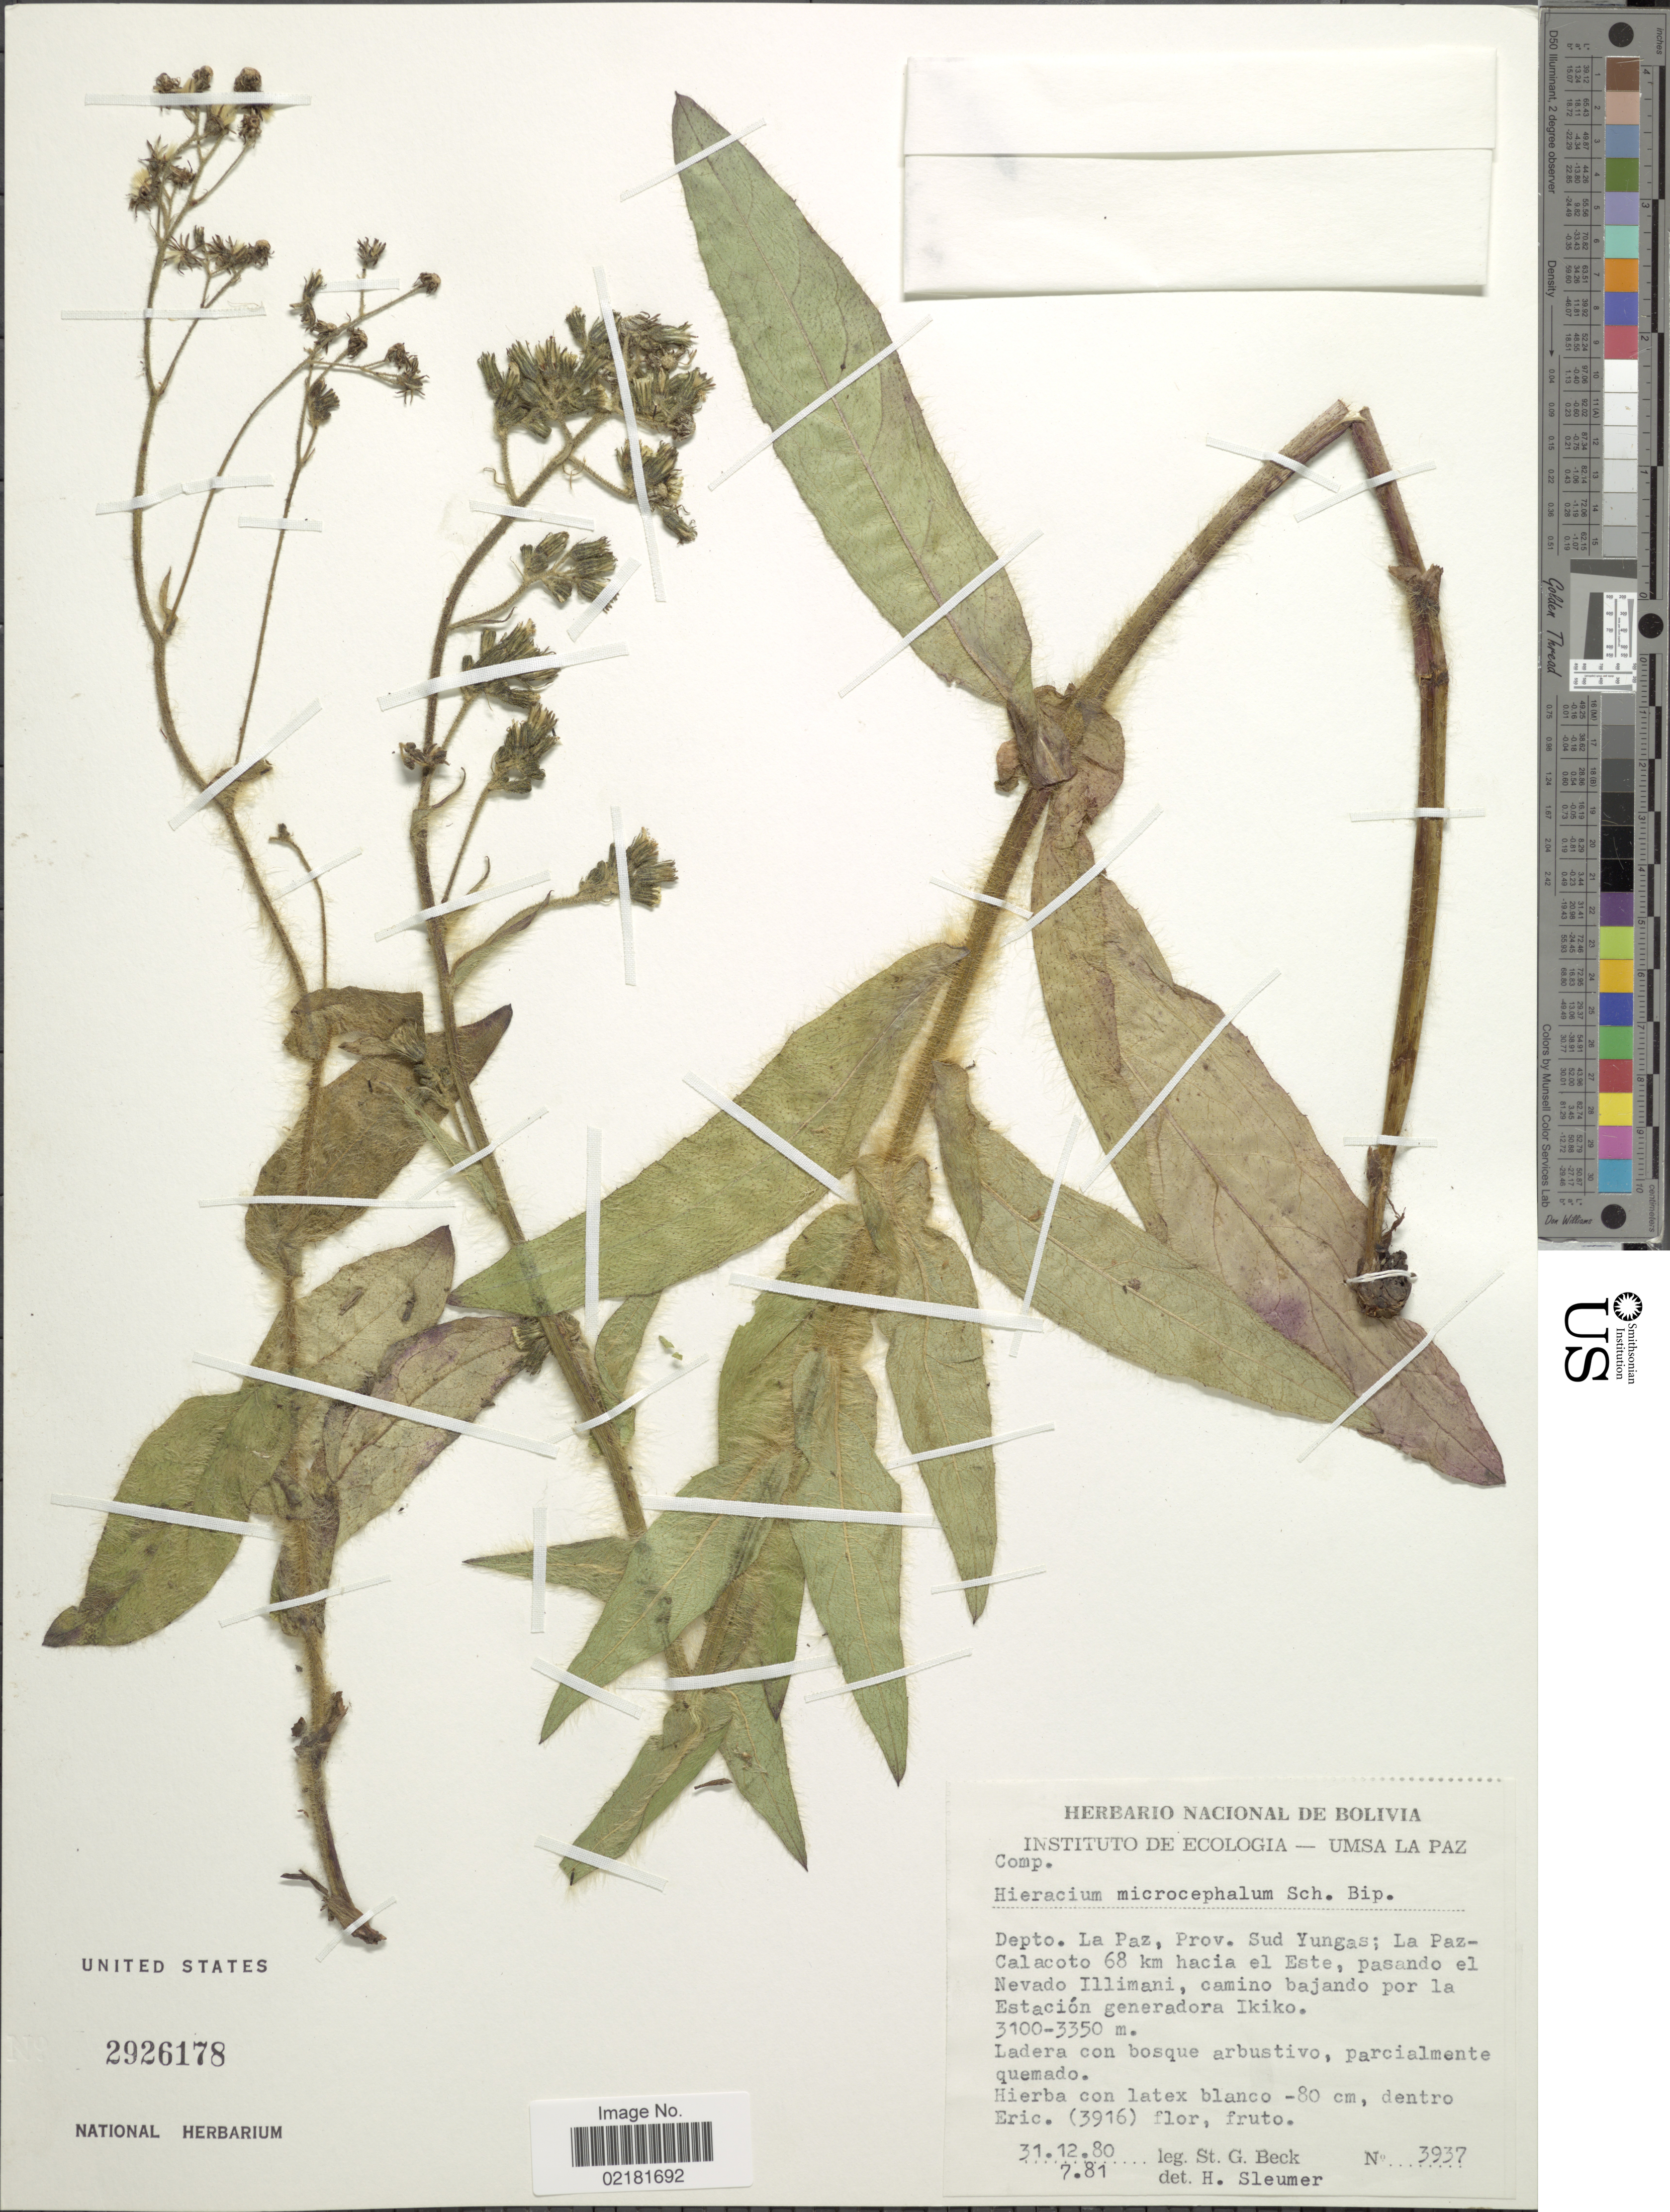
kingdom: Plantae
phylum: Tracheophyta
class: Magnoliopsida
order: Asterales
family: Asteraceae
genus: Hieracium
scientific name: Hieracium leptocephalum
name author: Benth.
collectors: S. G. Beck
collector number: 3937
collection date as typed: Transcribed d/m/y: 31/12/80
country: Bolivia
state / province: La Paz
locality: Prov. Sud Yungas; La Paz-Calacoto 68 km hacia el Este, pasando el Nevado Illimani, camino bajando por la Estacion generadora Ikiko.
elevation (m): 3100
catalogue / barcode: US 2926178